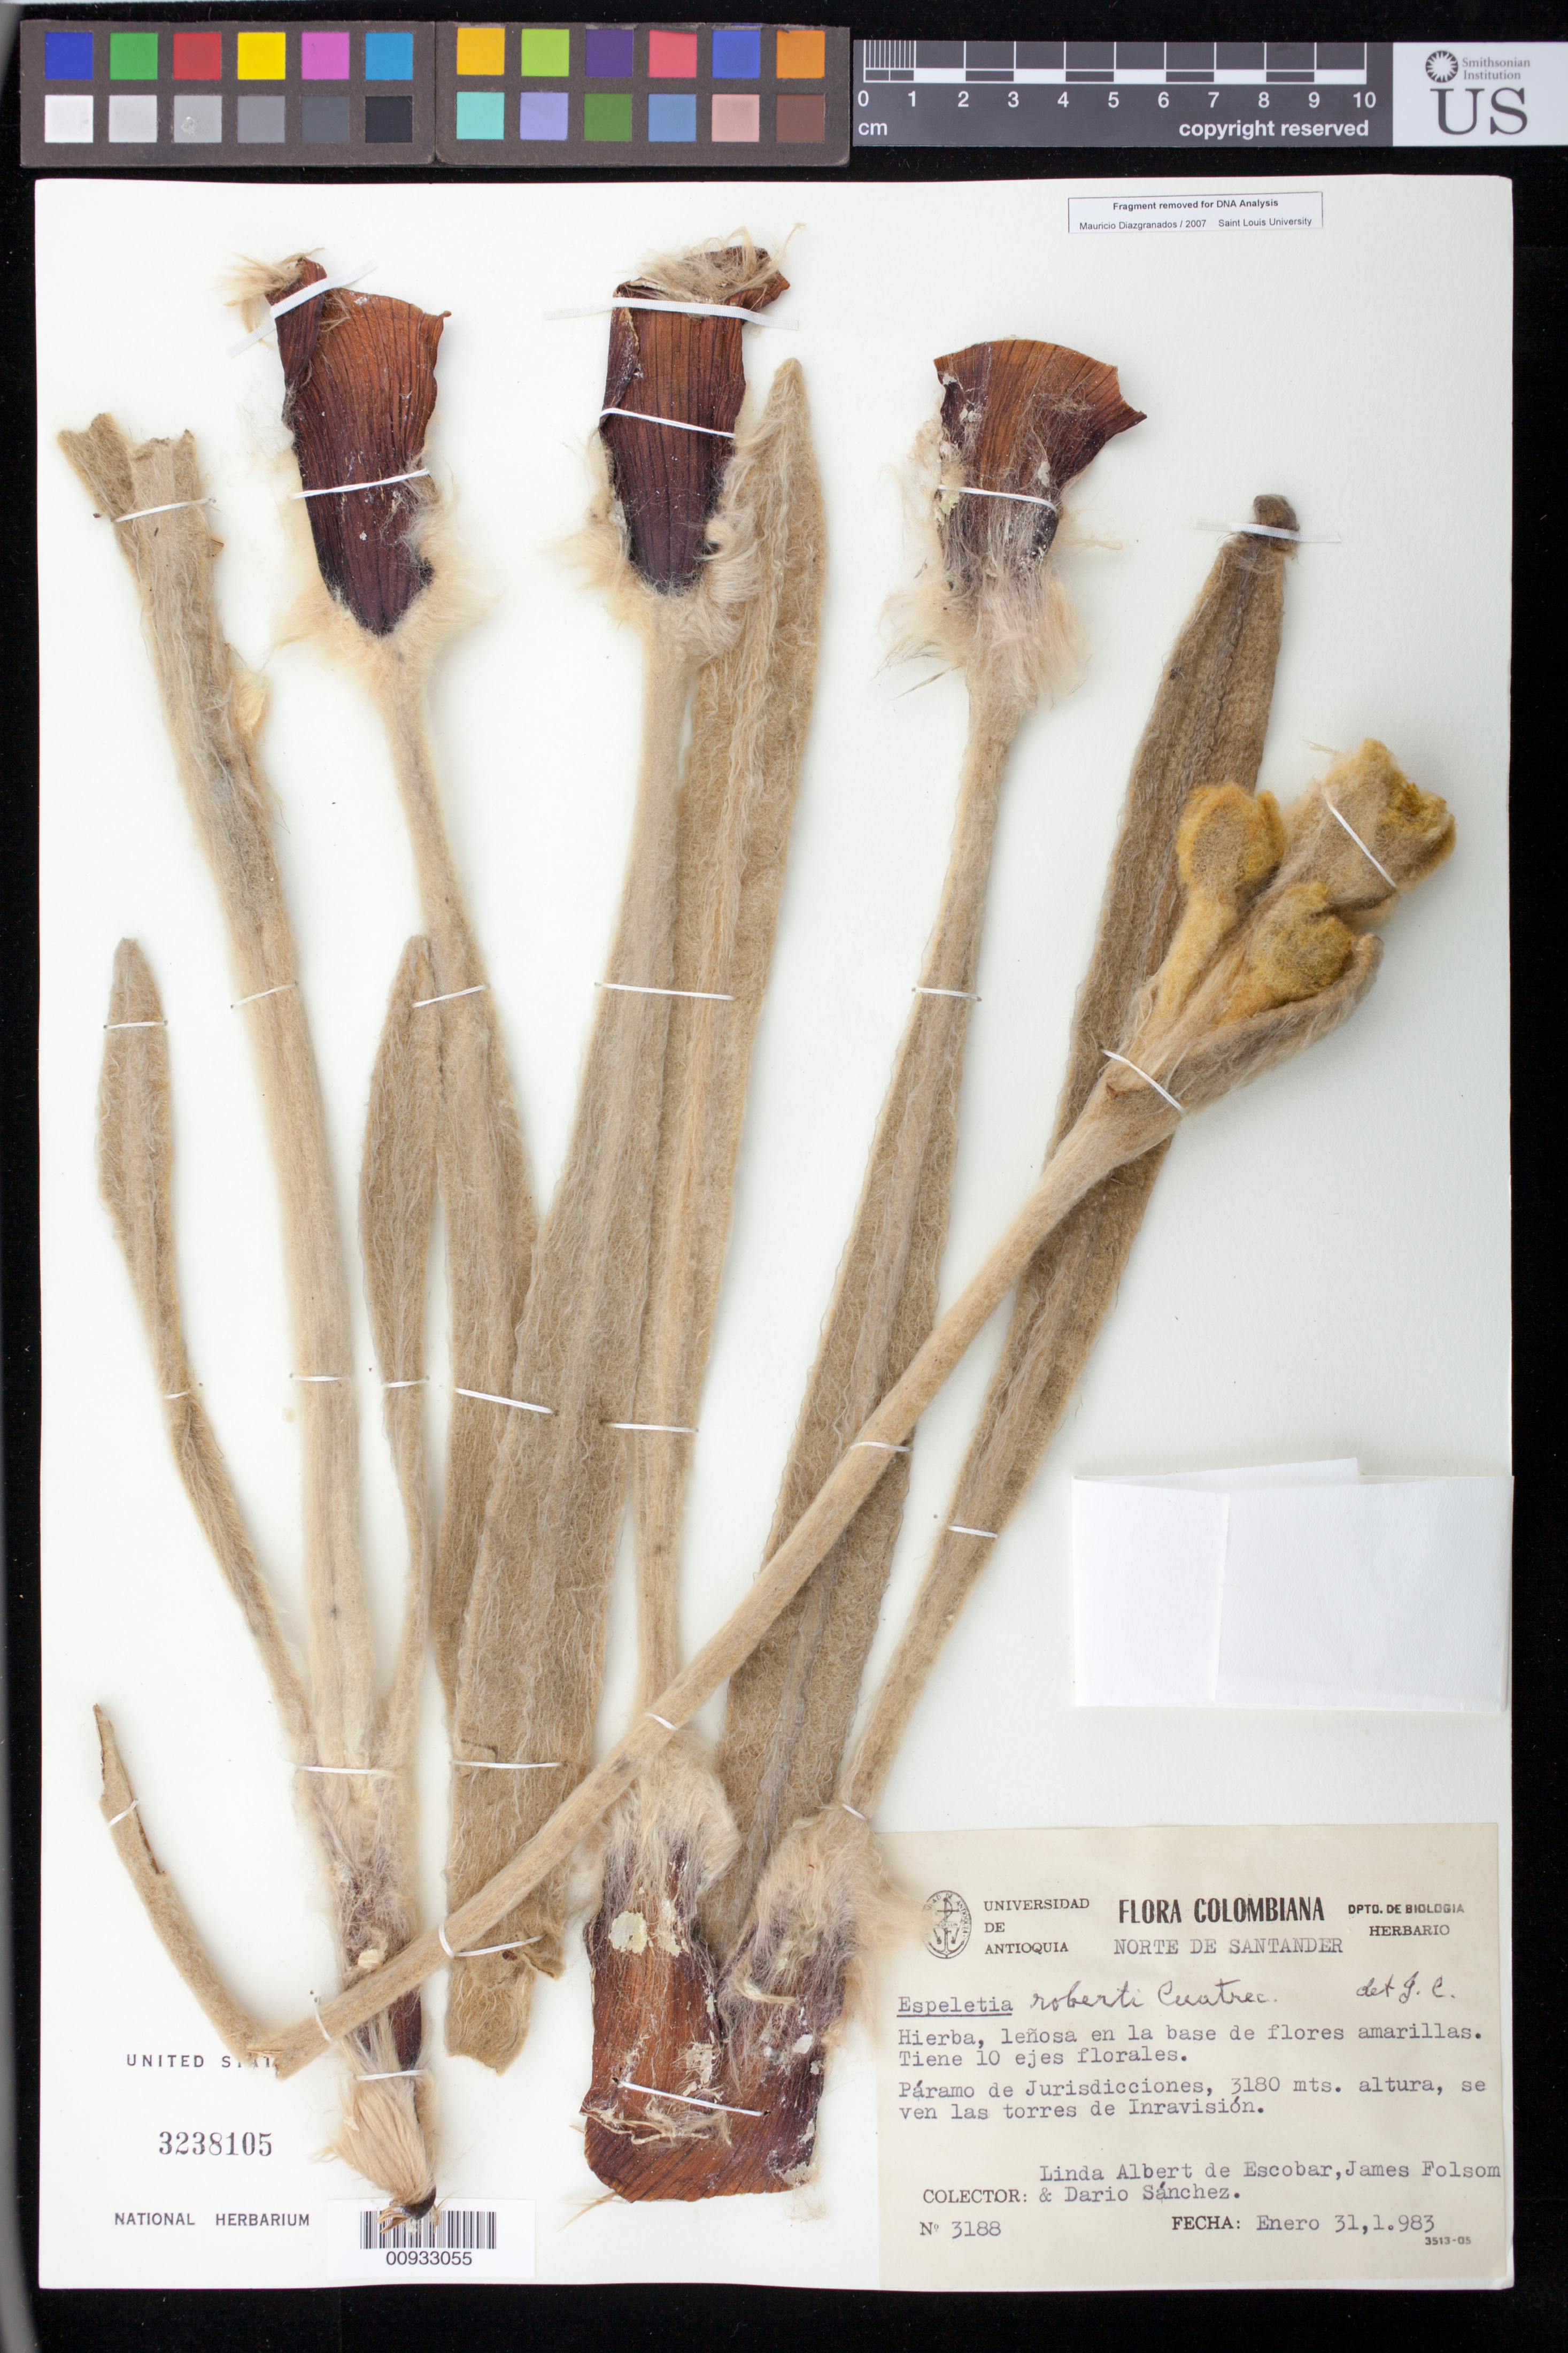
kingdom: Plantae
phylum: Tracheophyta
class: Magnoliopsida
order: Asterales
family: Asteraceae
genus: Espeletia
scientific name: Espeletia robertii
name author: Cuatrec.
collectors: L. Albert, J. P. Folsom & D. Sánchez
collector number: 3188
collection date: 1983-01-31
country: Colombia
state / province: Norte de Santander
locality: Páramo de Jurisdicciones. Se ven las torres de Inravisión.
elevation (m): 3180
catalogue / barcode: US 3238105